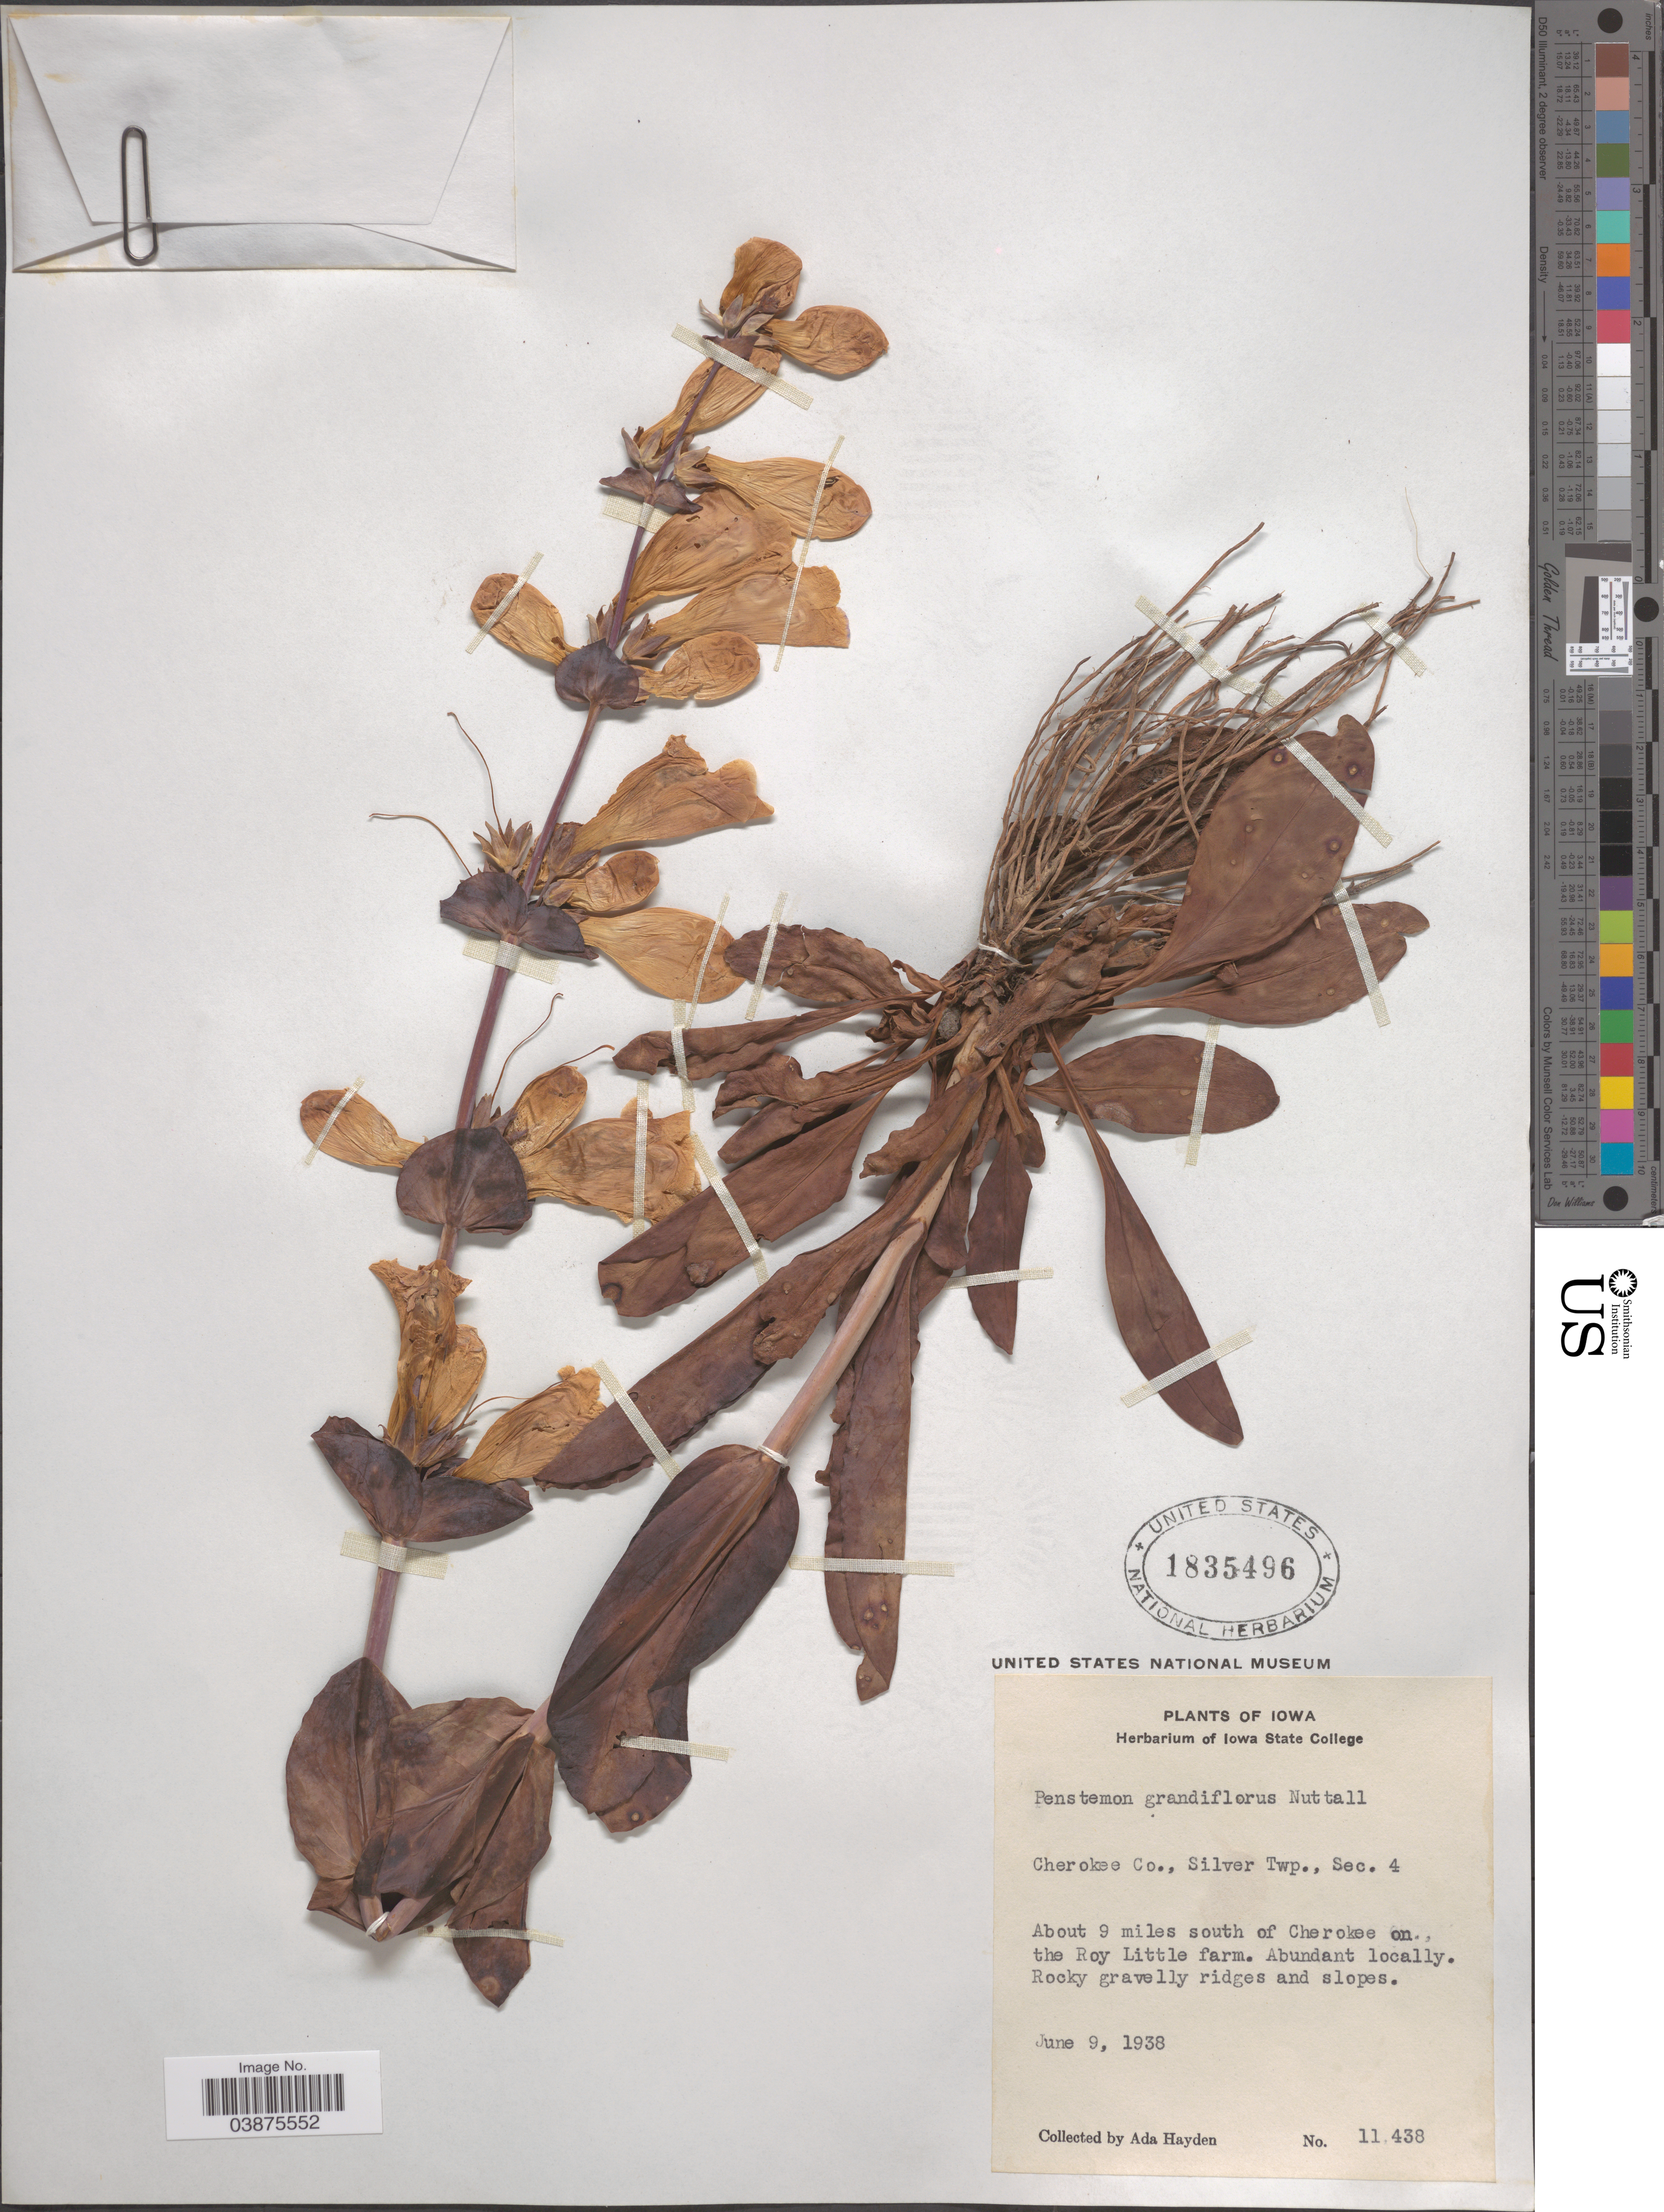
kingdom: Plantae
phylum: Tracheophyta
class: Magnoliopsida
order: Lamiales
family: Plantaginaceae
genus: Penstemon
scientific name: Penstemon grandiflorus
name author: Nutt.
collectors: Ada Hayden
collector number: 11438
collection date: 1938-06-09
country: United States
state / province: Iowa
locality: Cherokee Co., Silver Twp., Sec. 4. About 9 miles south of Cherokee on the Roy Little farm.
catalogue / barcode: US 1835496